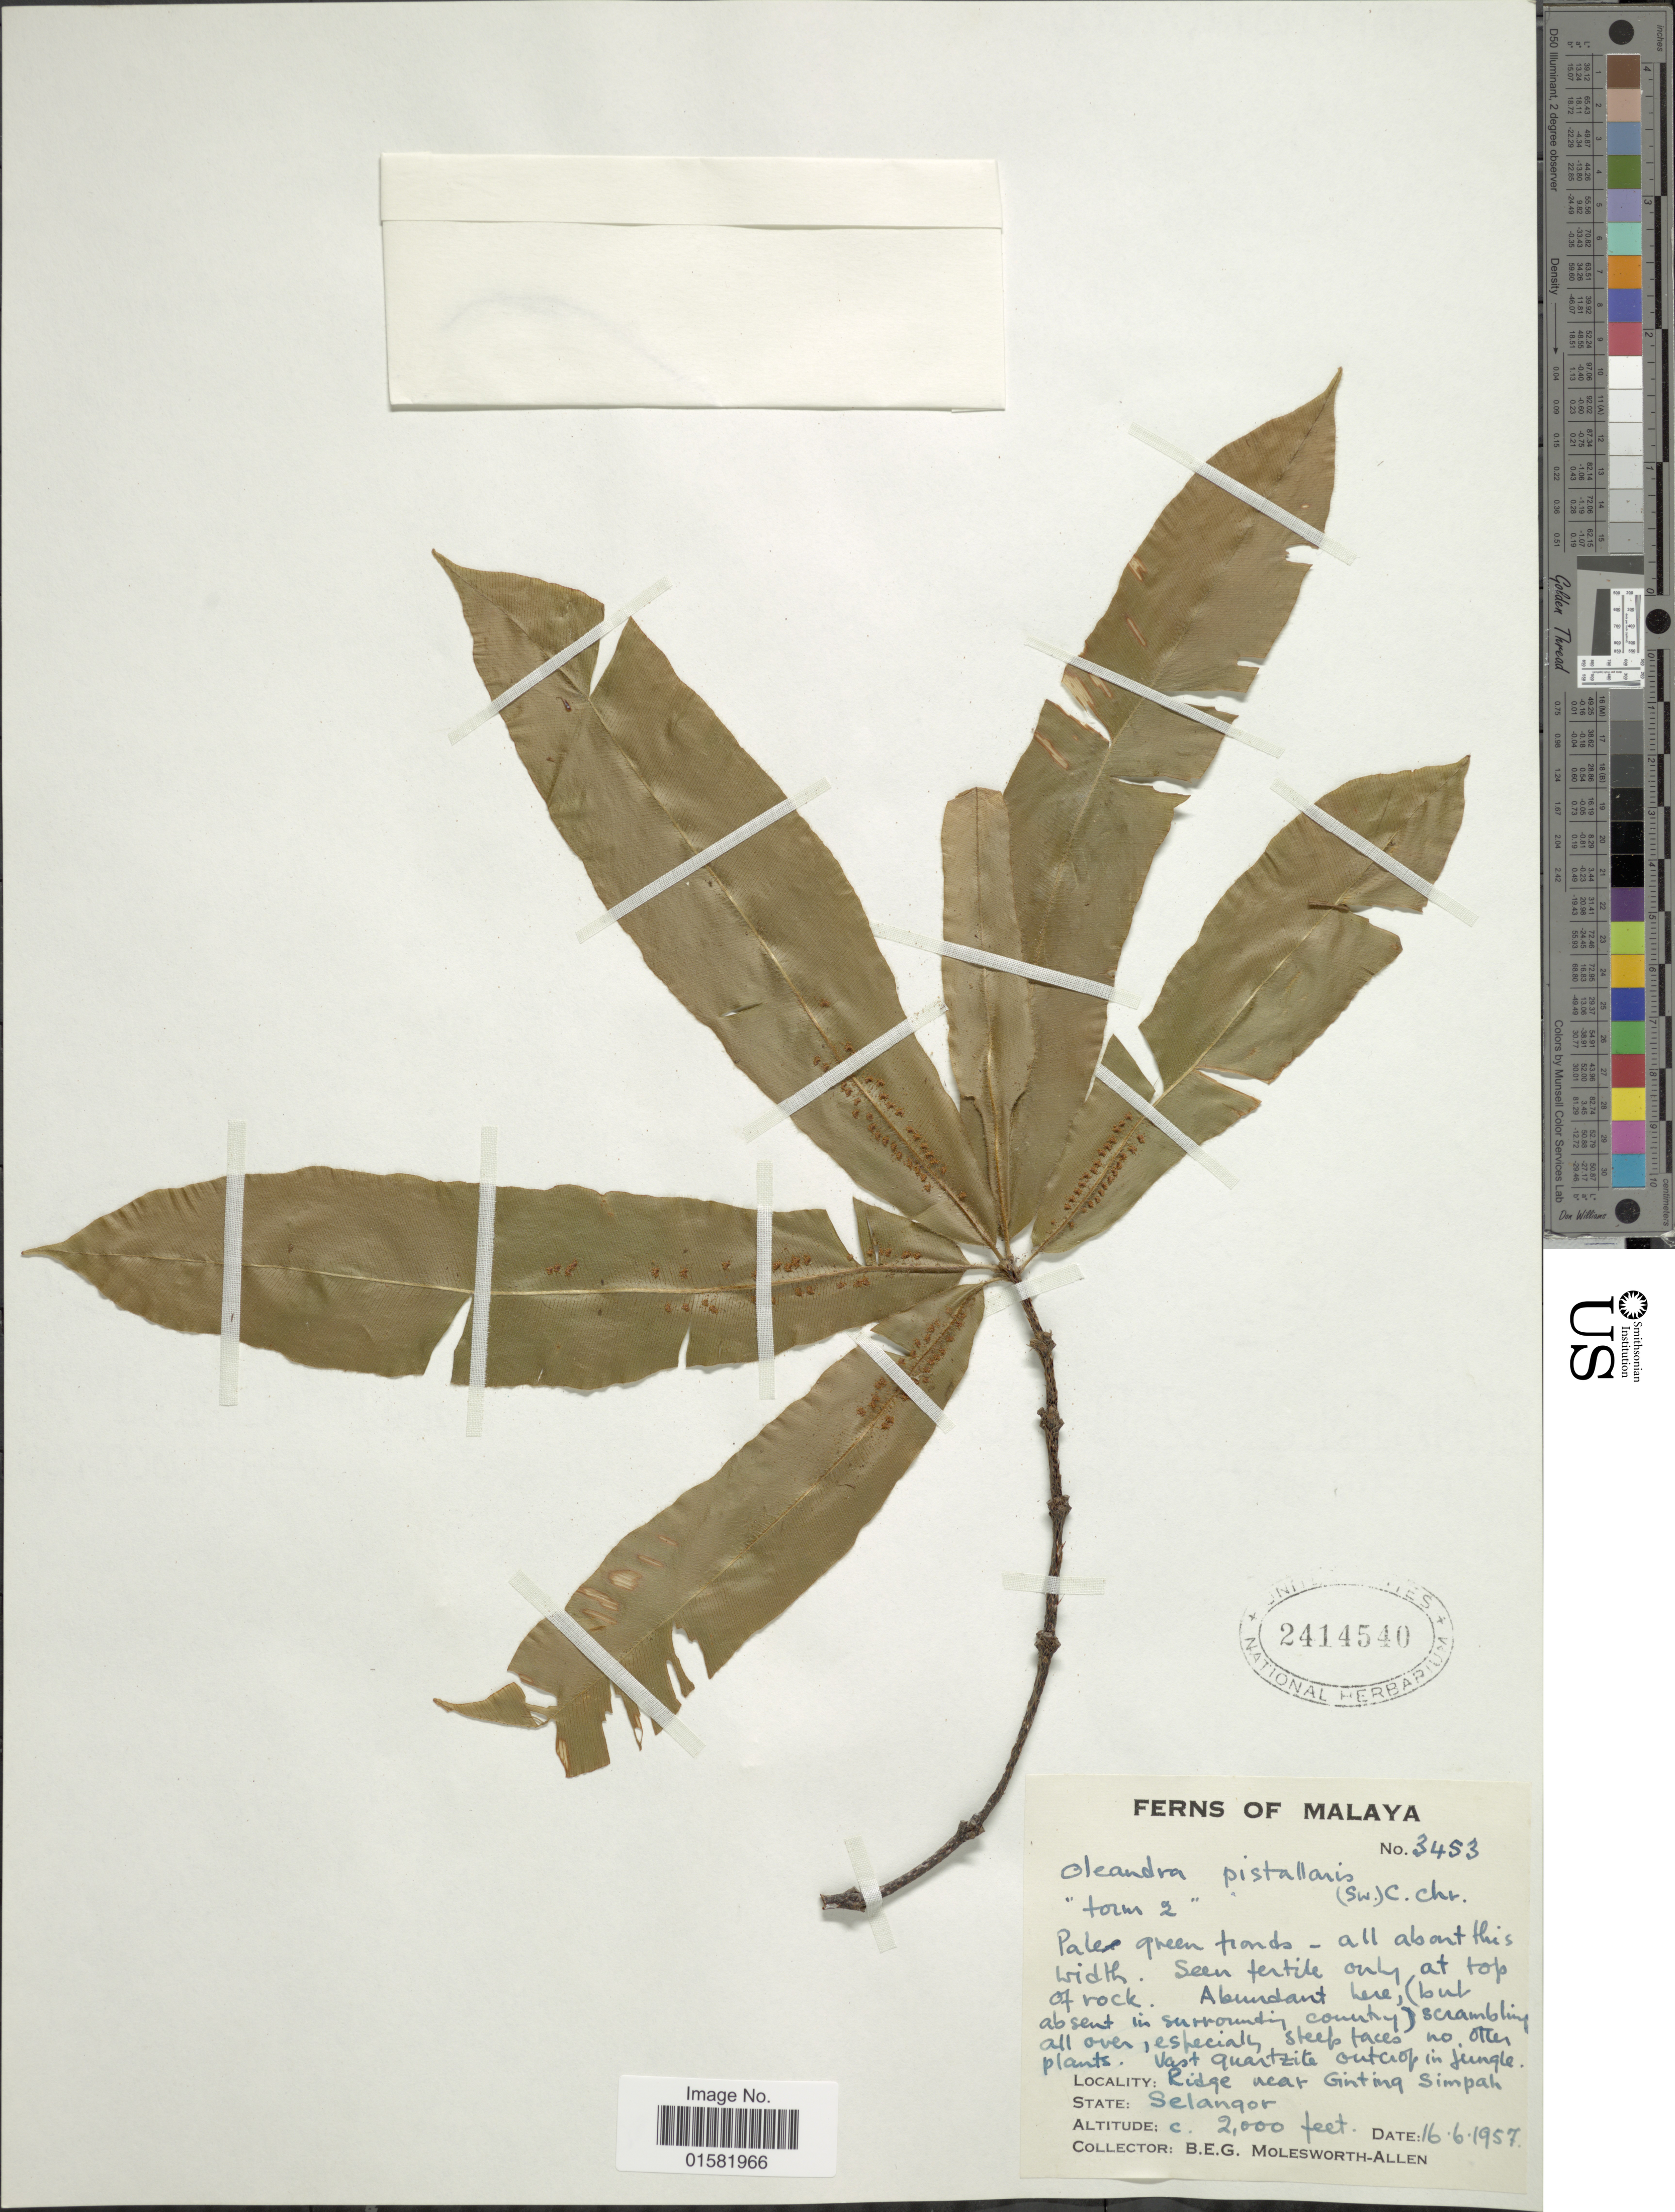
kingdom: Plantae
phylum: Tracheophyta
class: Polypodiopsida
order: Polypodiales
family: Oleandraceae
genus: Oleandra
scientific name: Oleandra pistillaris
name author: (Sw.) C. Chr.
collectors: B. E. G. Molesworth-Allen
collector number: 3453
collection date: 1957-06-16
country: Malaysia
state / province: Selangor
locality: Malaya, Ridge near Gintin Simpah, Selangor.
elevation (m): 610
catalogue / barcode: US 2414540